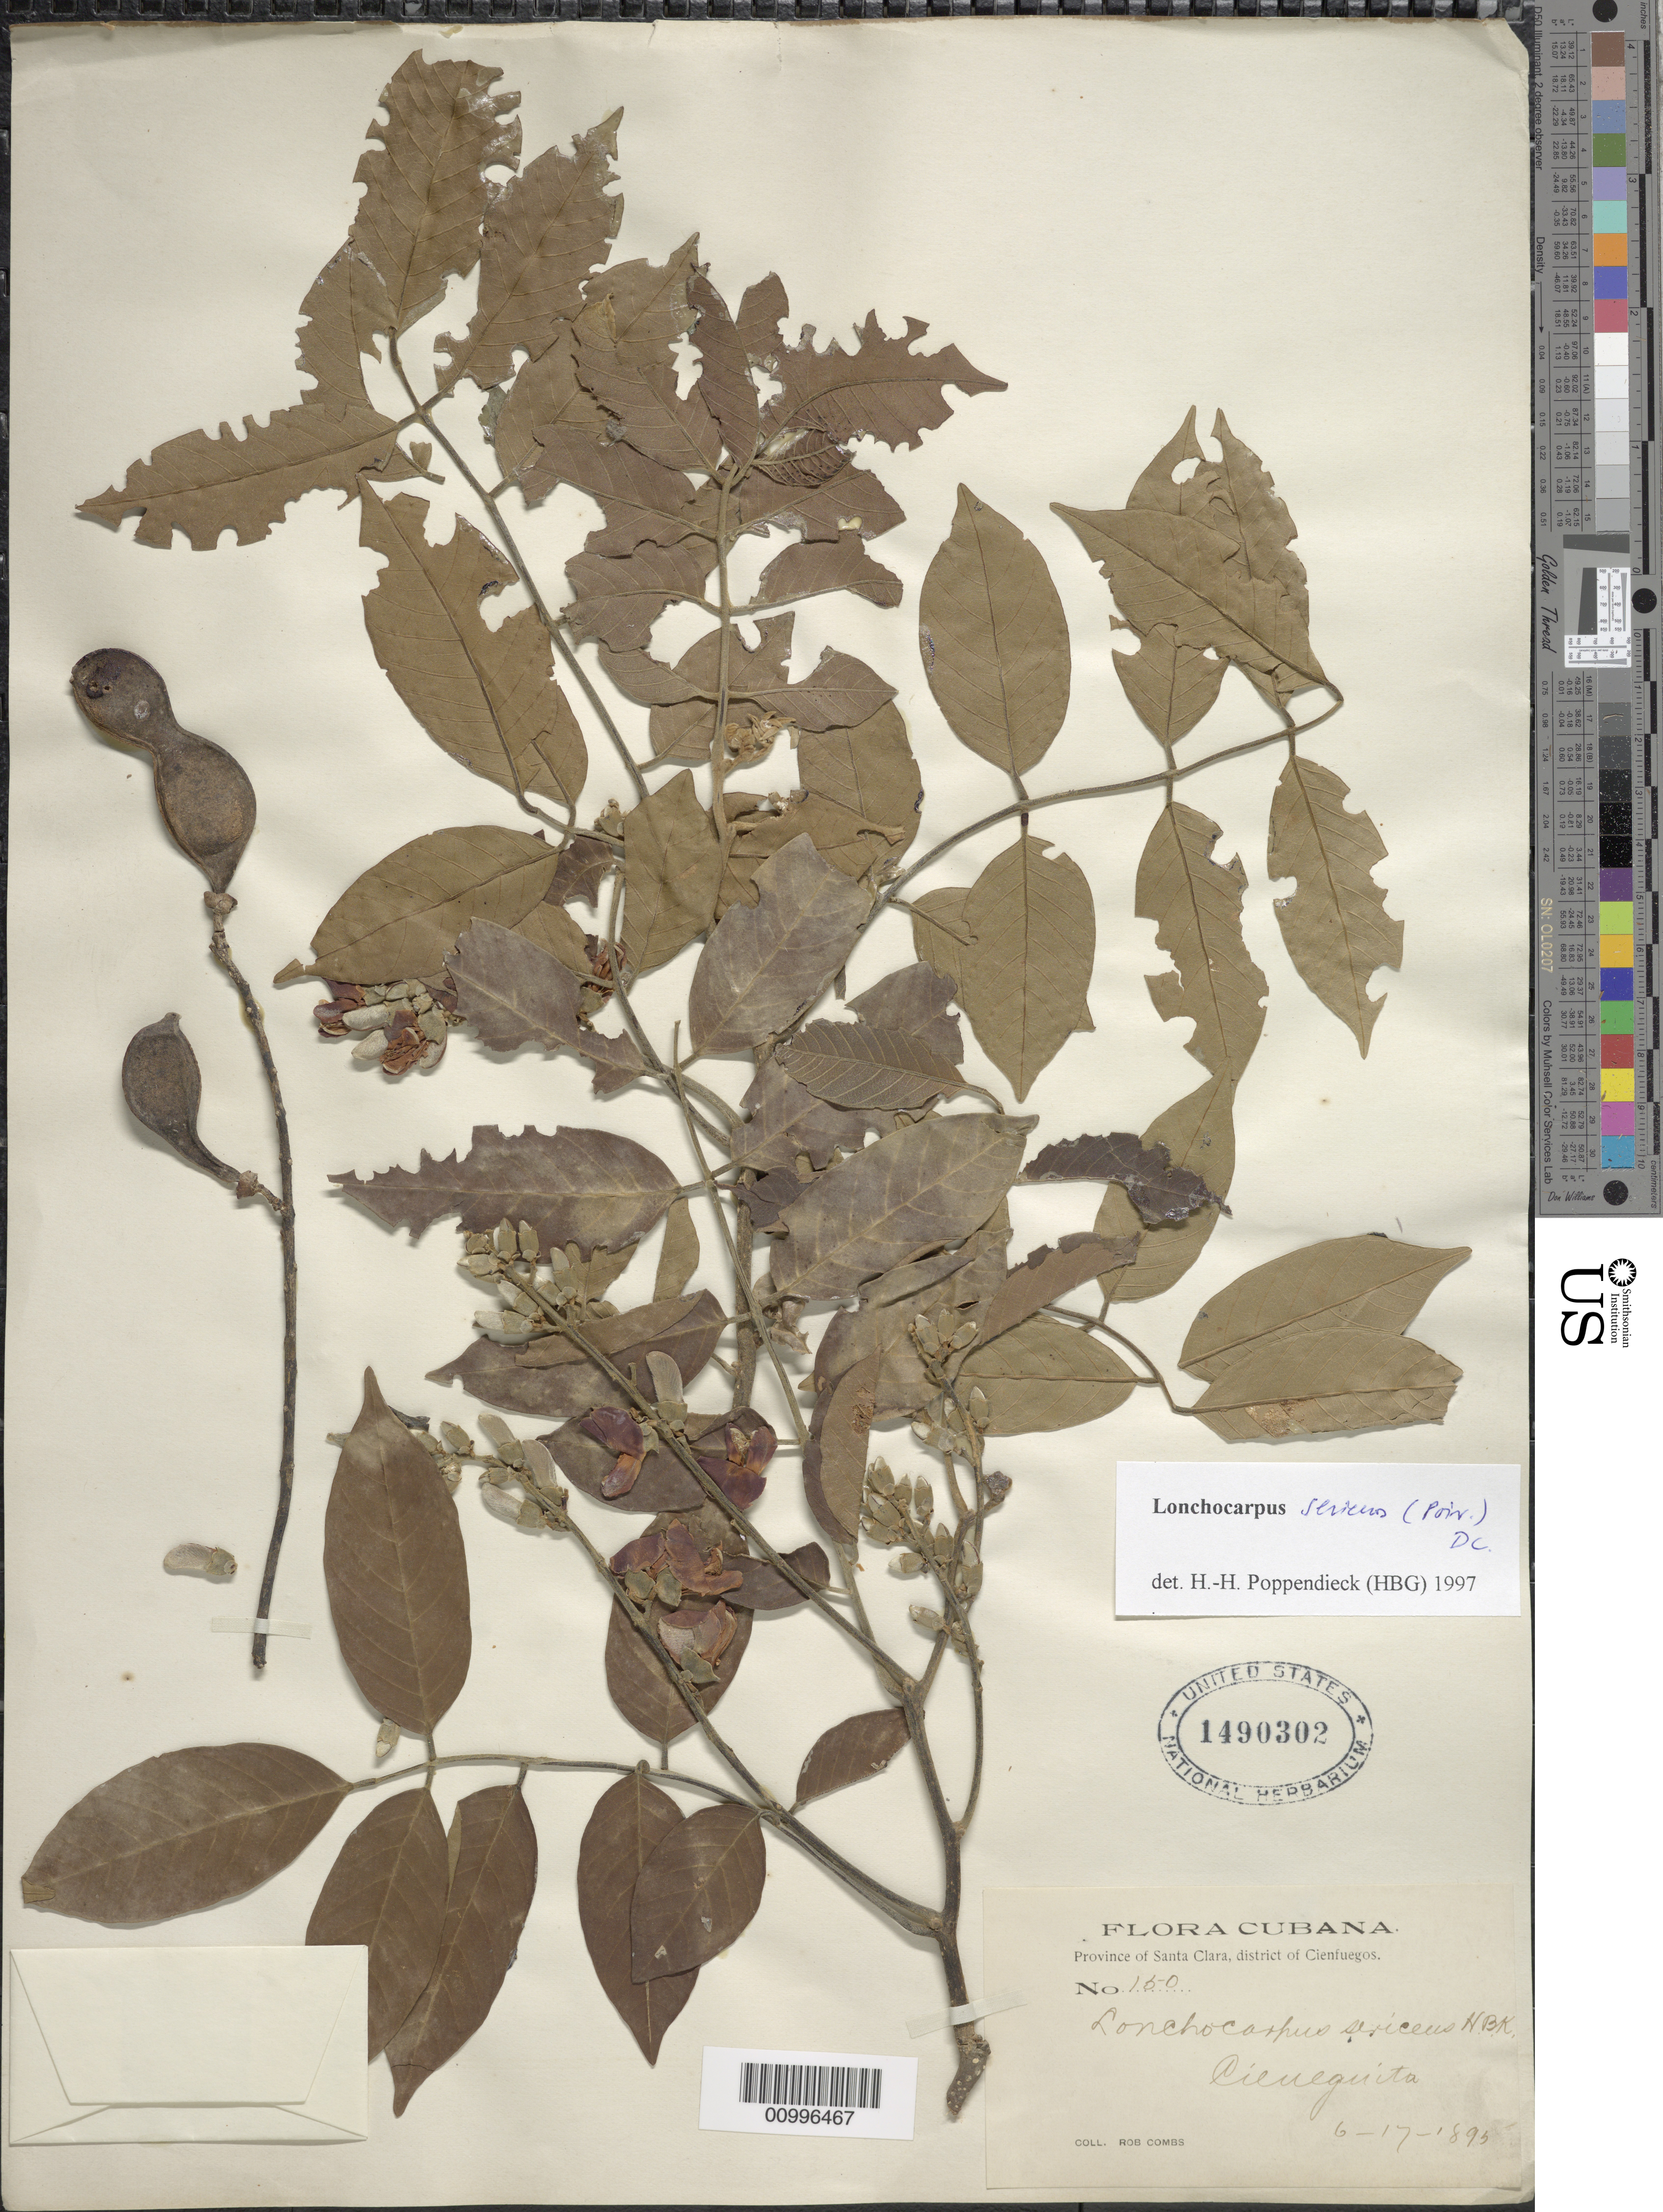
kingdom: Plantae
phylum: Tracheophyta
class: Magnoliopsida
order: Fabales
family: Fabaceae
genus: Lonchocarpus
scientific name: Lonchocarpus sericeus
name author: (Poir.) Kunth ex DC.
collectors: R. Combs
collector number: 150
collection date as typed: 17 Jun 1895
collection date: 1895-06-17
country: Cuba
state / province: Villa Clara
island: Cuba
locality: Santa Clara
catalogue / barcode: US 1490302